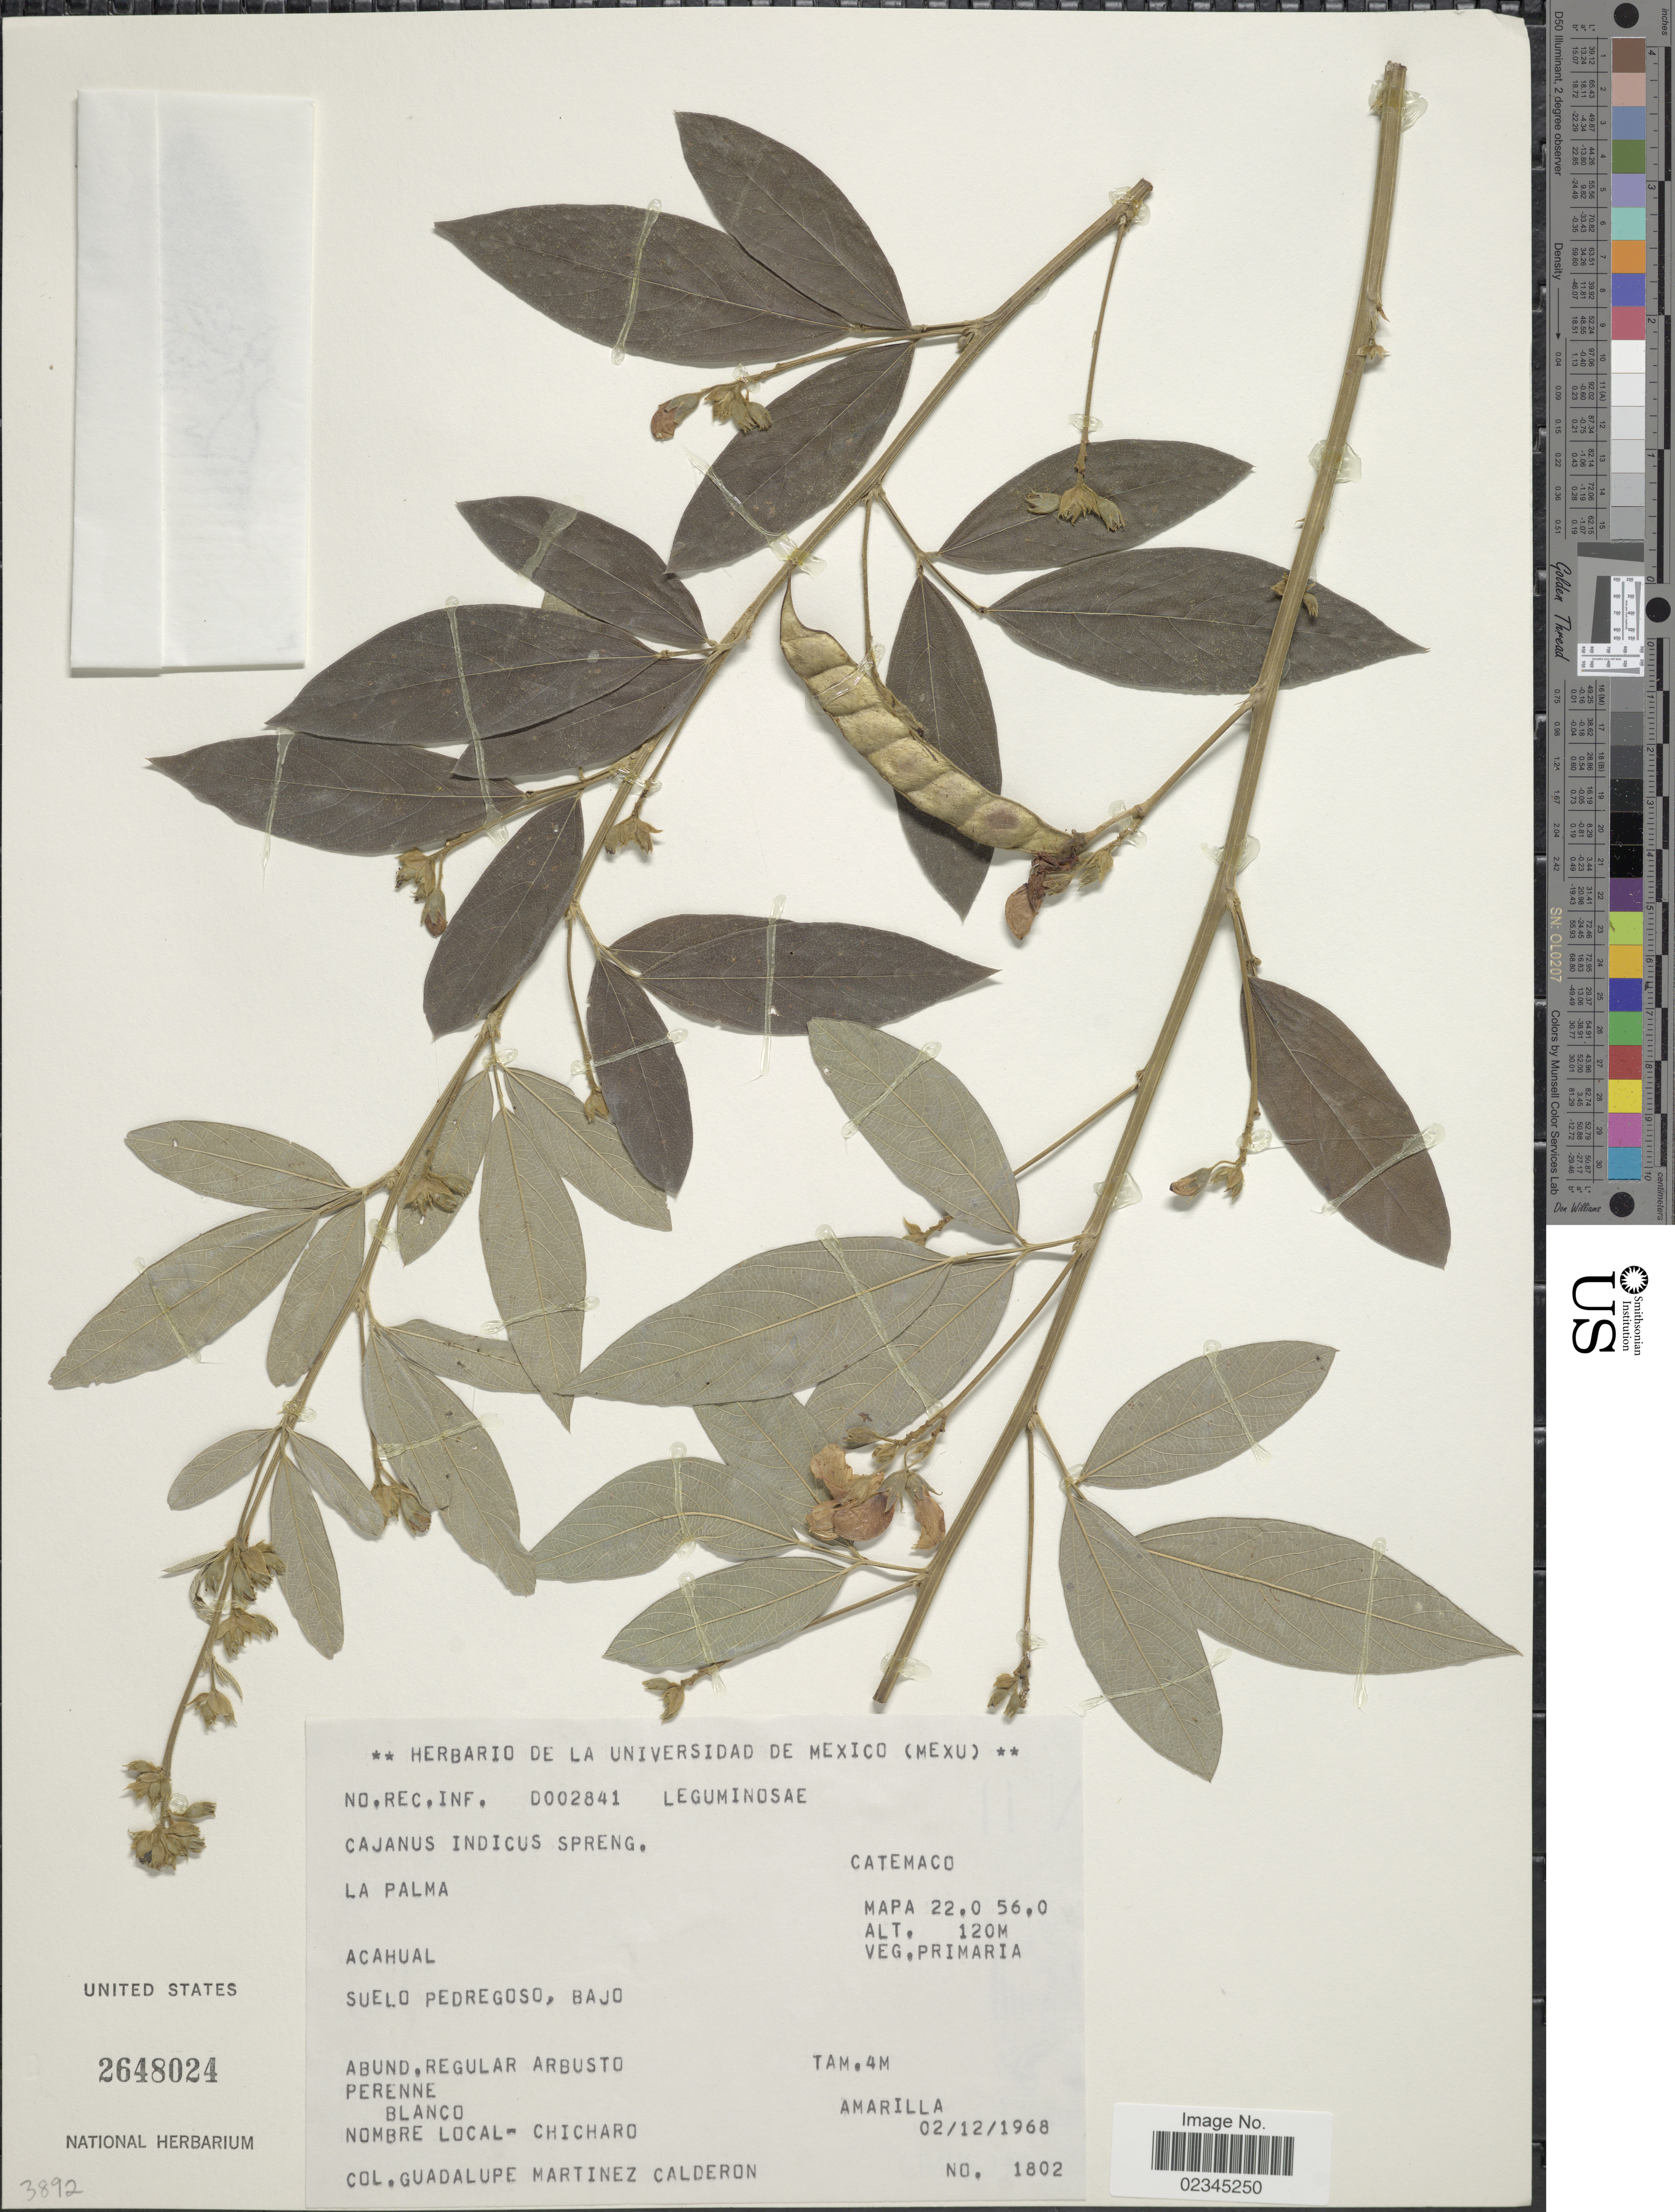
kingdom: Plantae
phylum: Tracheophyta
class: Magnoliopsida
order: Fabales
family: Fabaceae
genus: Cajanus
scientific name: Cajanus cajan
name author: (L.) Huth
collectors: G. Martinez-C.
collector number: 1802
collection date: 1968-12-02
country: Mexico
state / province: Veracruz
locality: La Palma Catemaco. Acahual, Bajo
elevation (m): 120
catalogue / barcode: US 2648024